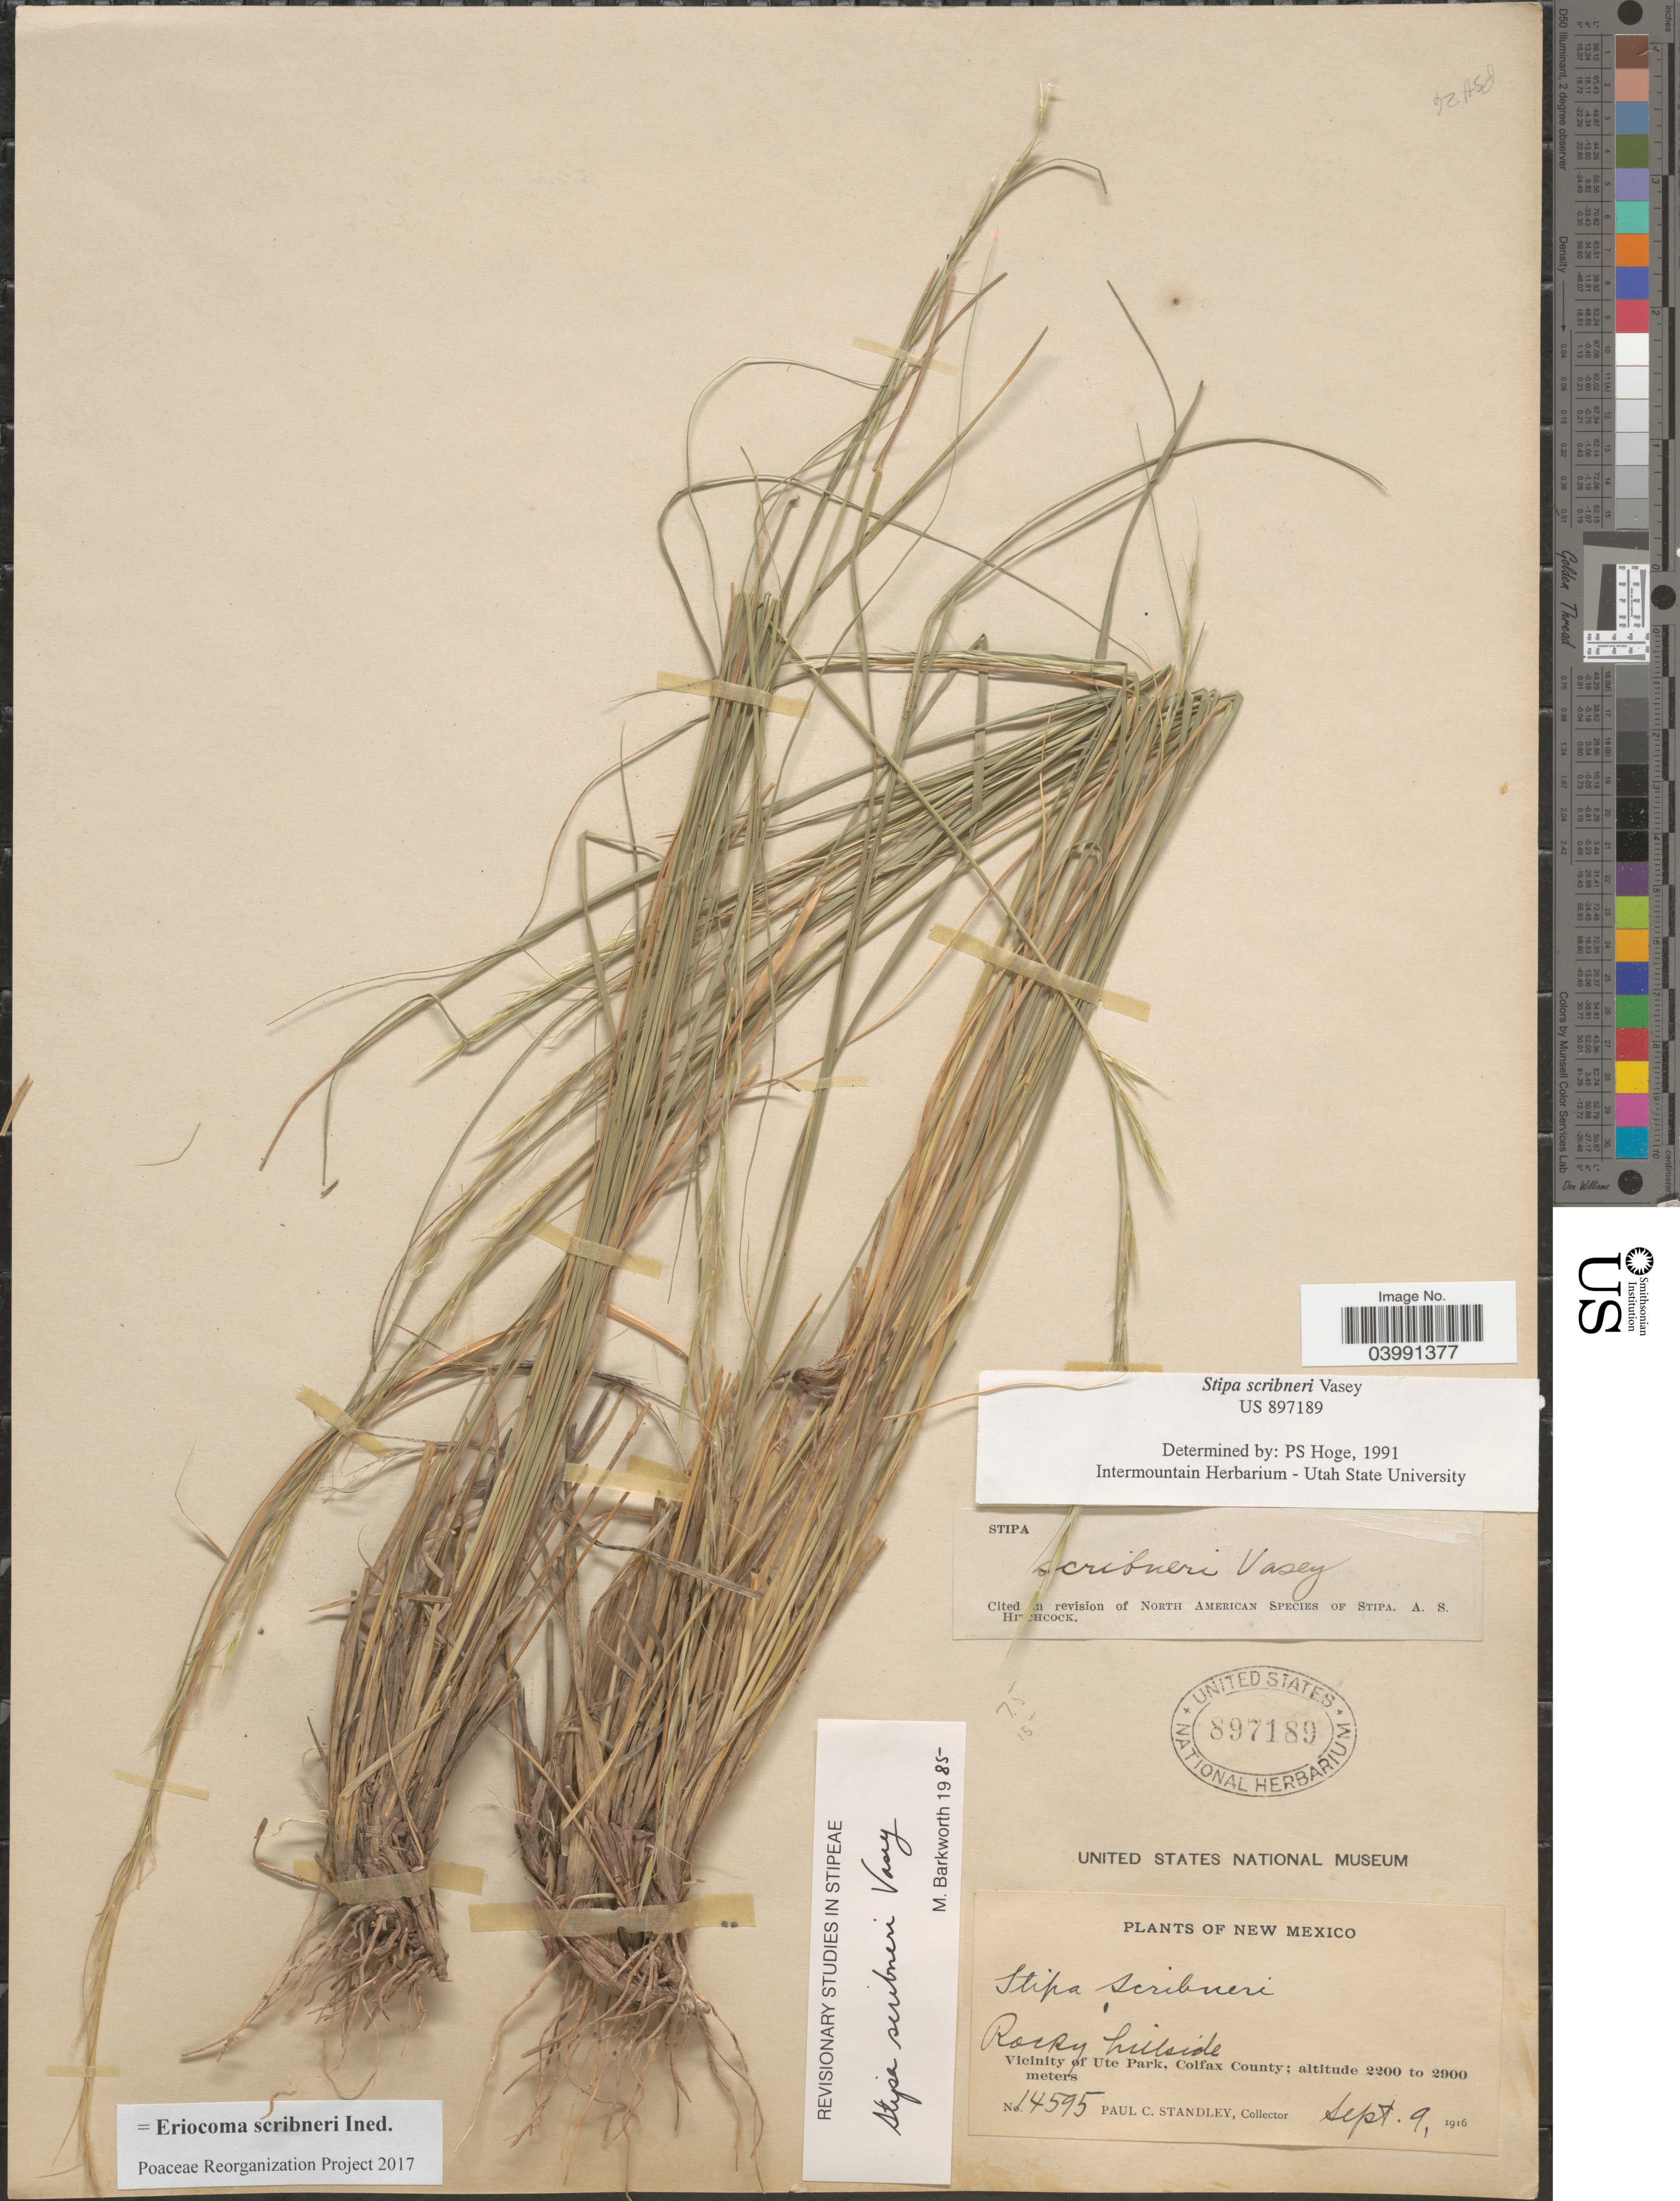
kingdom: Plantae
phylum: Tracheophyta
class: Liliopsida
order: Poales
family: Poaceae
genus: Eriocoma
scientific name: Eriocoma scribneri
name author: (Vasey) Romasch.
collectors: P. C. Standley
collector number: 14595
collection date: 1916-09-09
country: United States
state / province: New Mexico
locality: Vicinity of Ute Park, Colfax County.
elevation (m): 2200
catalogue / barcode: US 897189